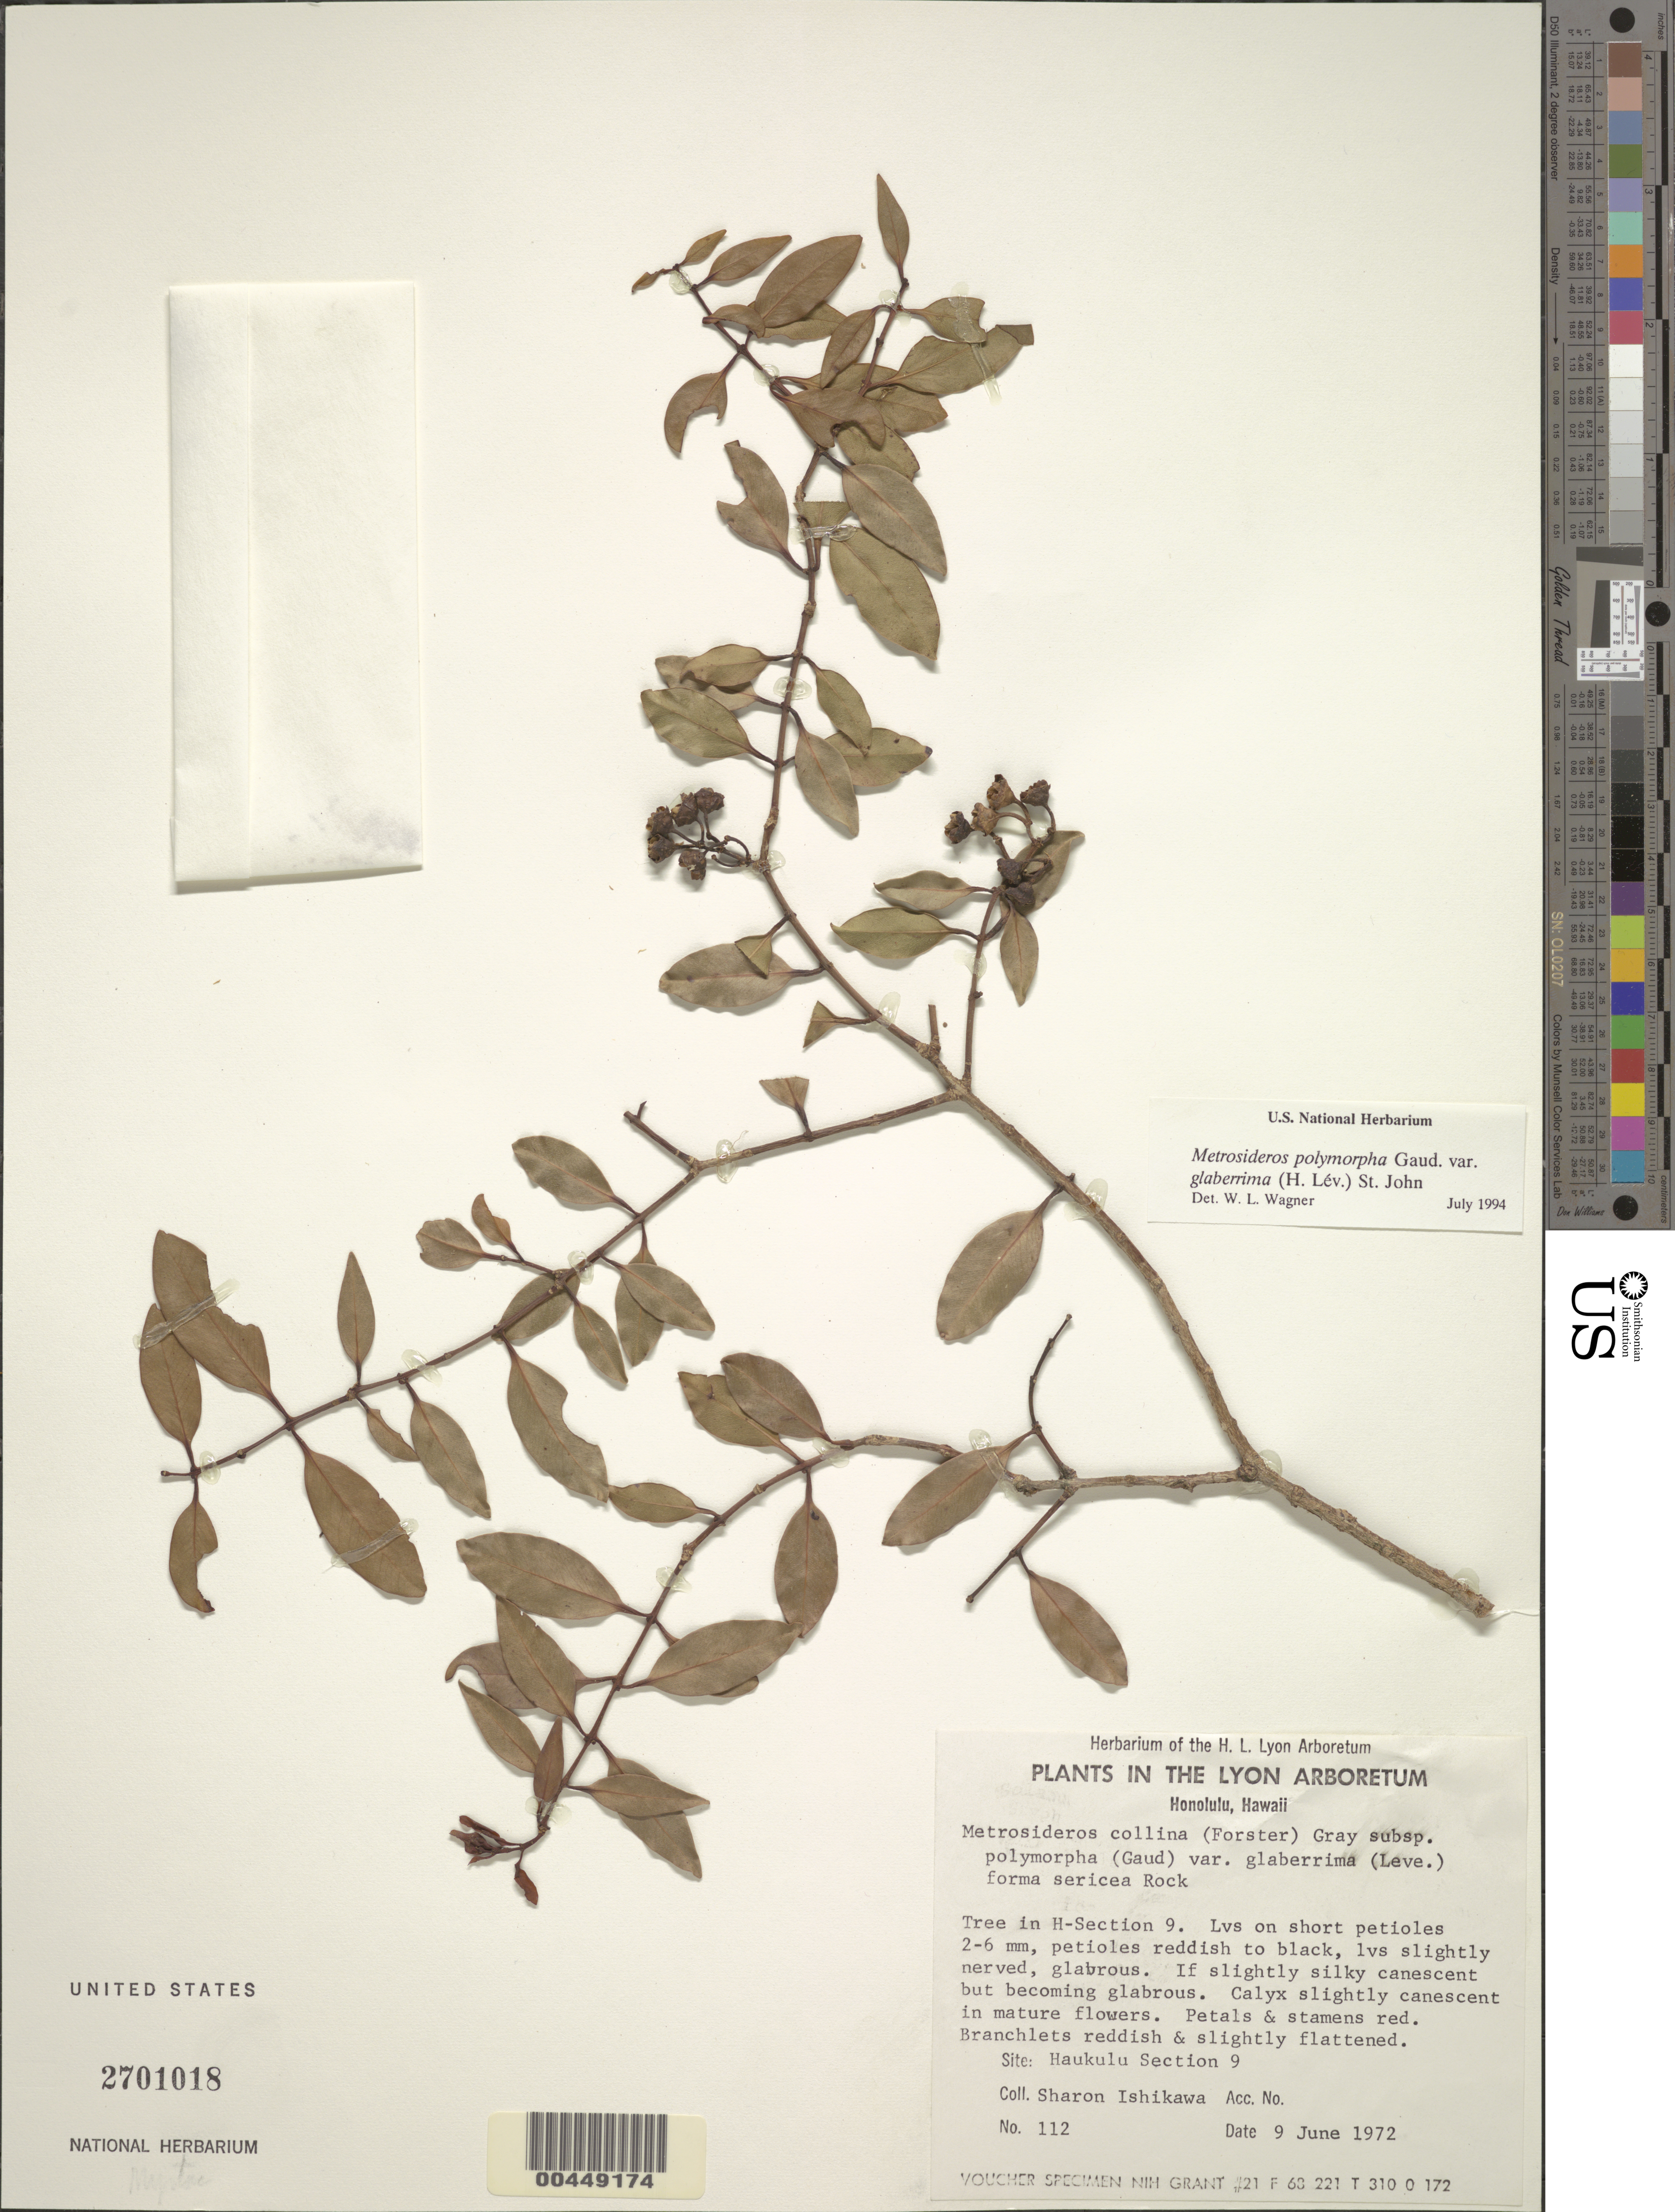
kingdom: Plantae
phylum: Tracheophyta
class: Magnoliopsida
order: Myrtales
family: Myrtaceae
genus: Metrosideros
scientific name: Metrosideros polymorpha var. glaberrima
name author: (H. Lév.) H. St. John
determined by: Wagner, W. L., (BOT), Smithsonian Institution - National Museum of Natural History (UNITED STATES)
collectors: S. S. Ishikawa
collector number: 112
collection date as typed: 9 Jun 1972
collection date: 1972-06-09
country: United States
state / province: Hawaii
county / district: Honolulu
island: Oahu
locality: Honolulu, H.L. Lyon Arboretum, Haukulu Section 9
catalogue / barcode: US 2701018